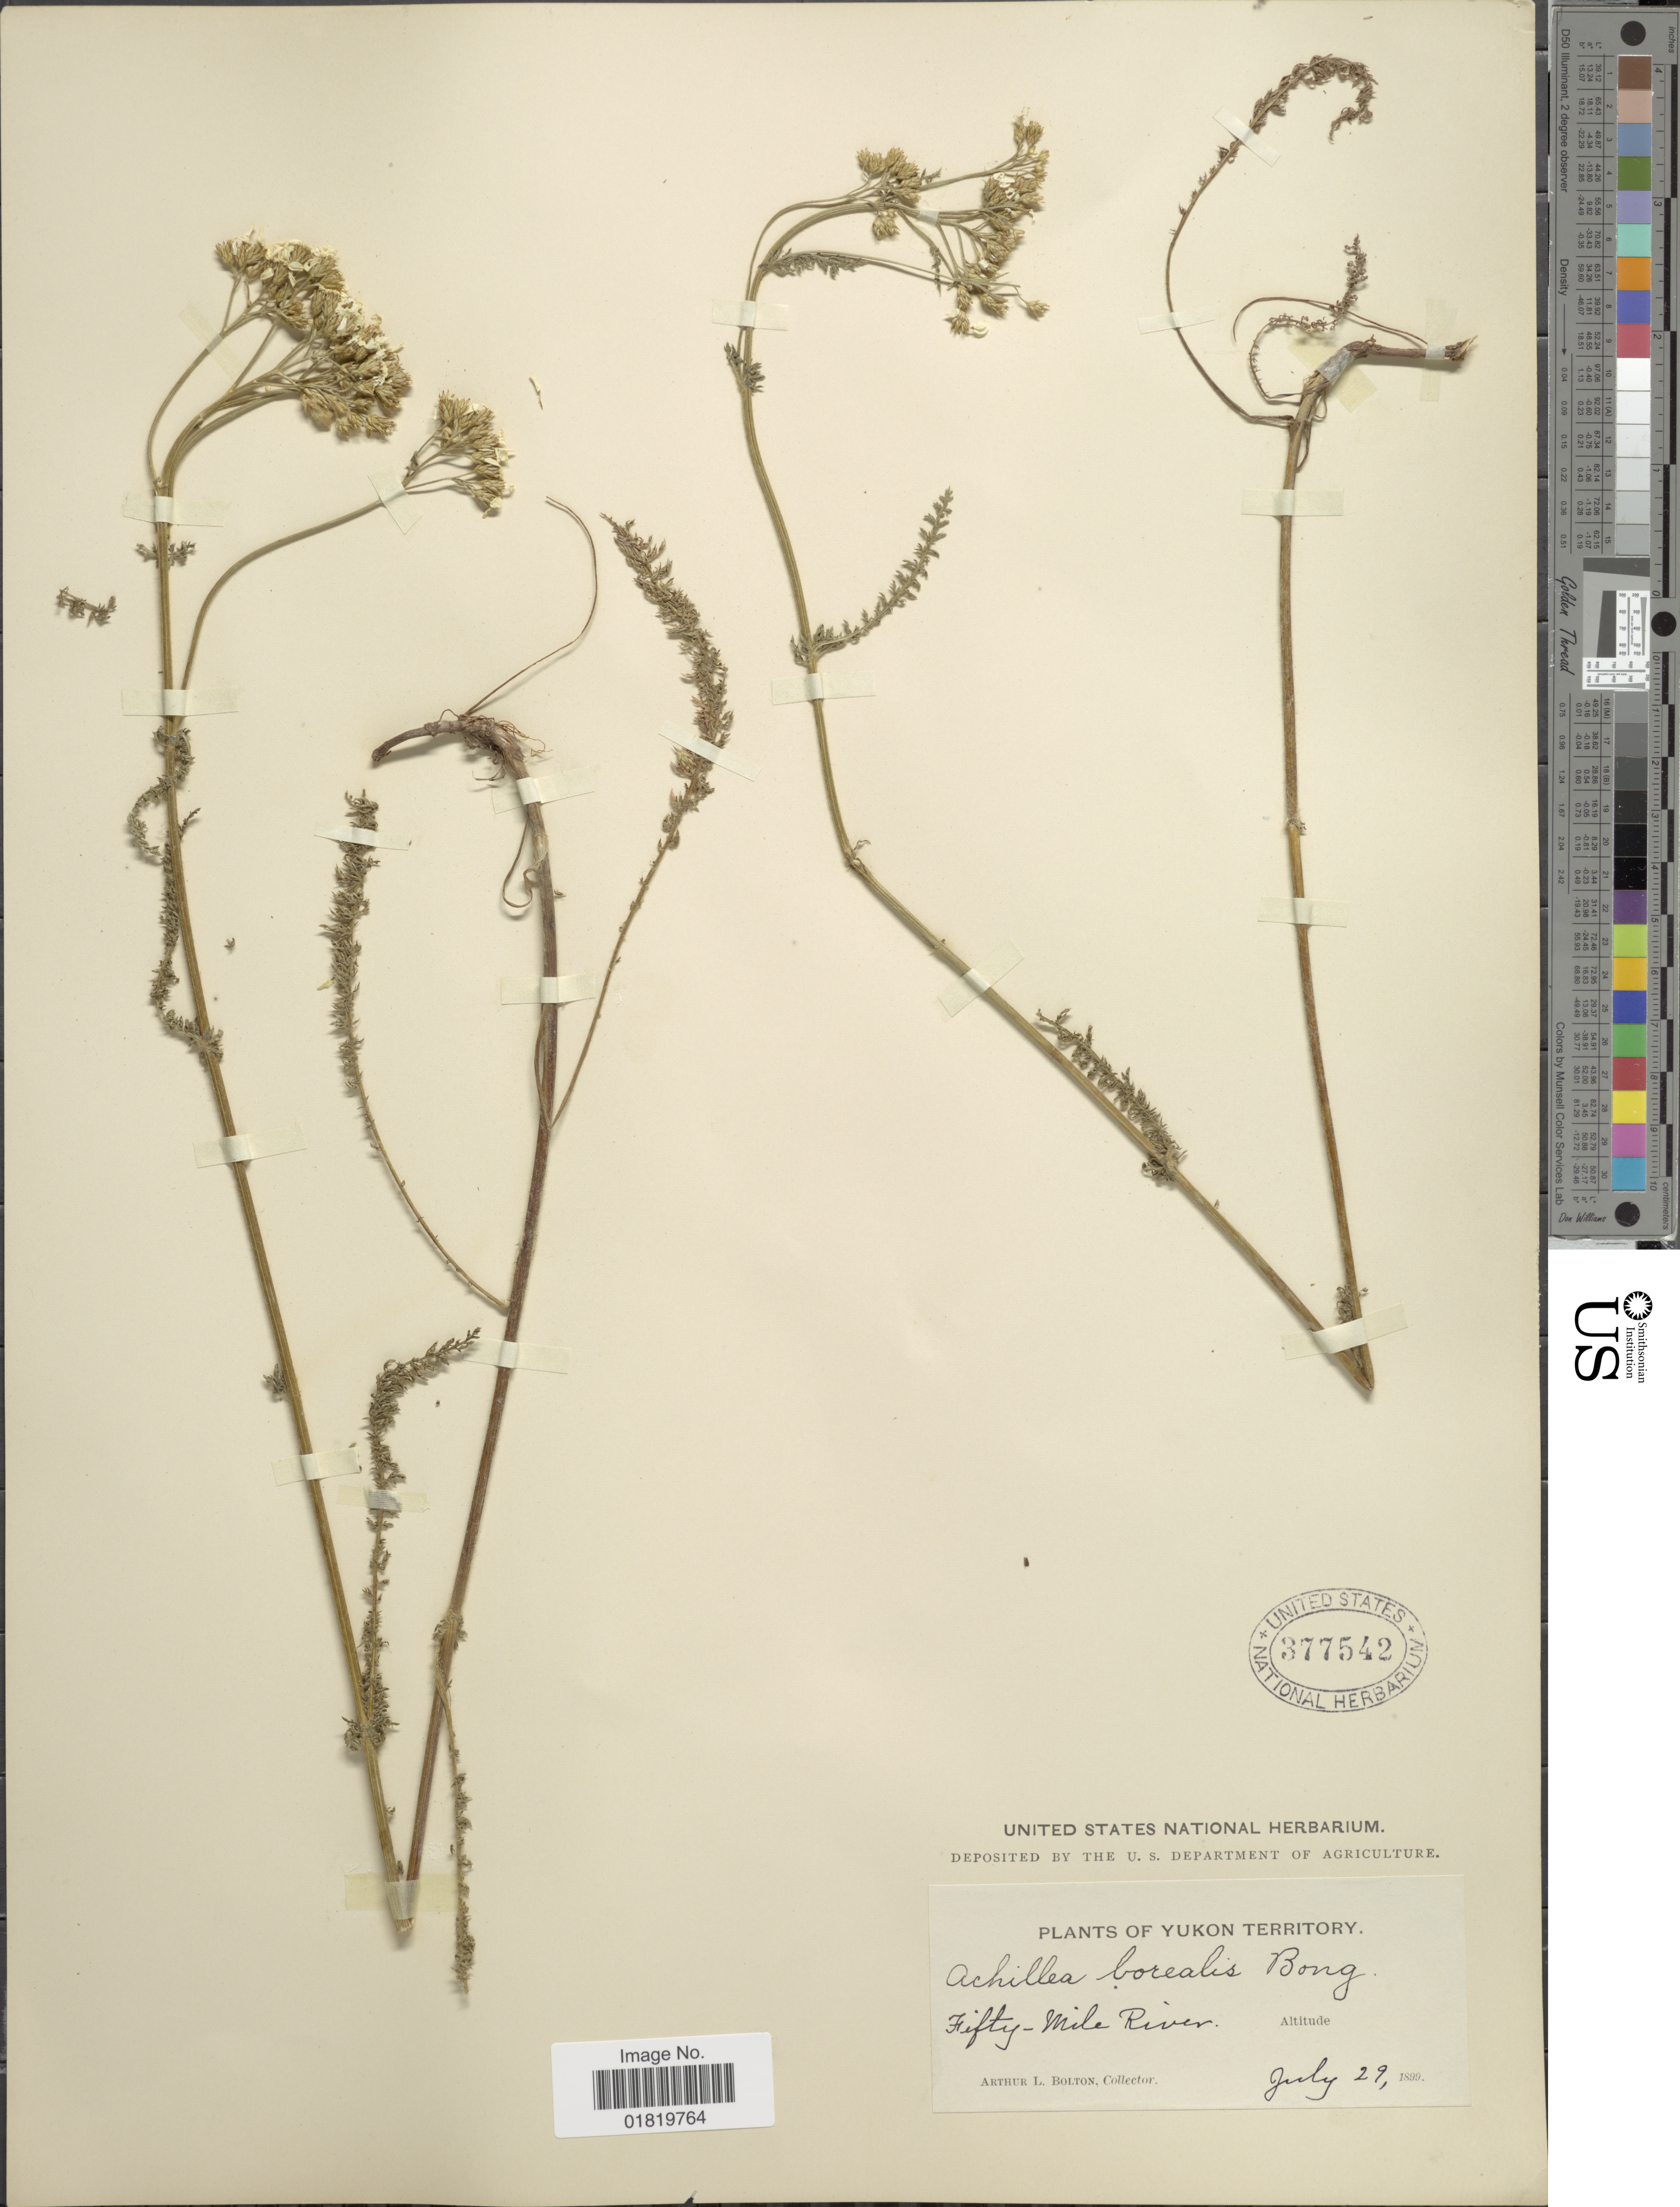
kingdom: Plantae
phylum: Tracheophyta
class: Magnoliopsida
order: Asterales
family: Asteraceae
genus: Achillea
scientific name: Achillea borealis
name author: Bong.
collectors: A. Bolton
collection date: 1899-07-29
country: Canada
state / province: Yukon Territory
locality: Fifty-mile River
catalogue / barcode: US 377542